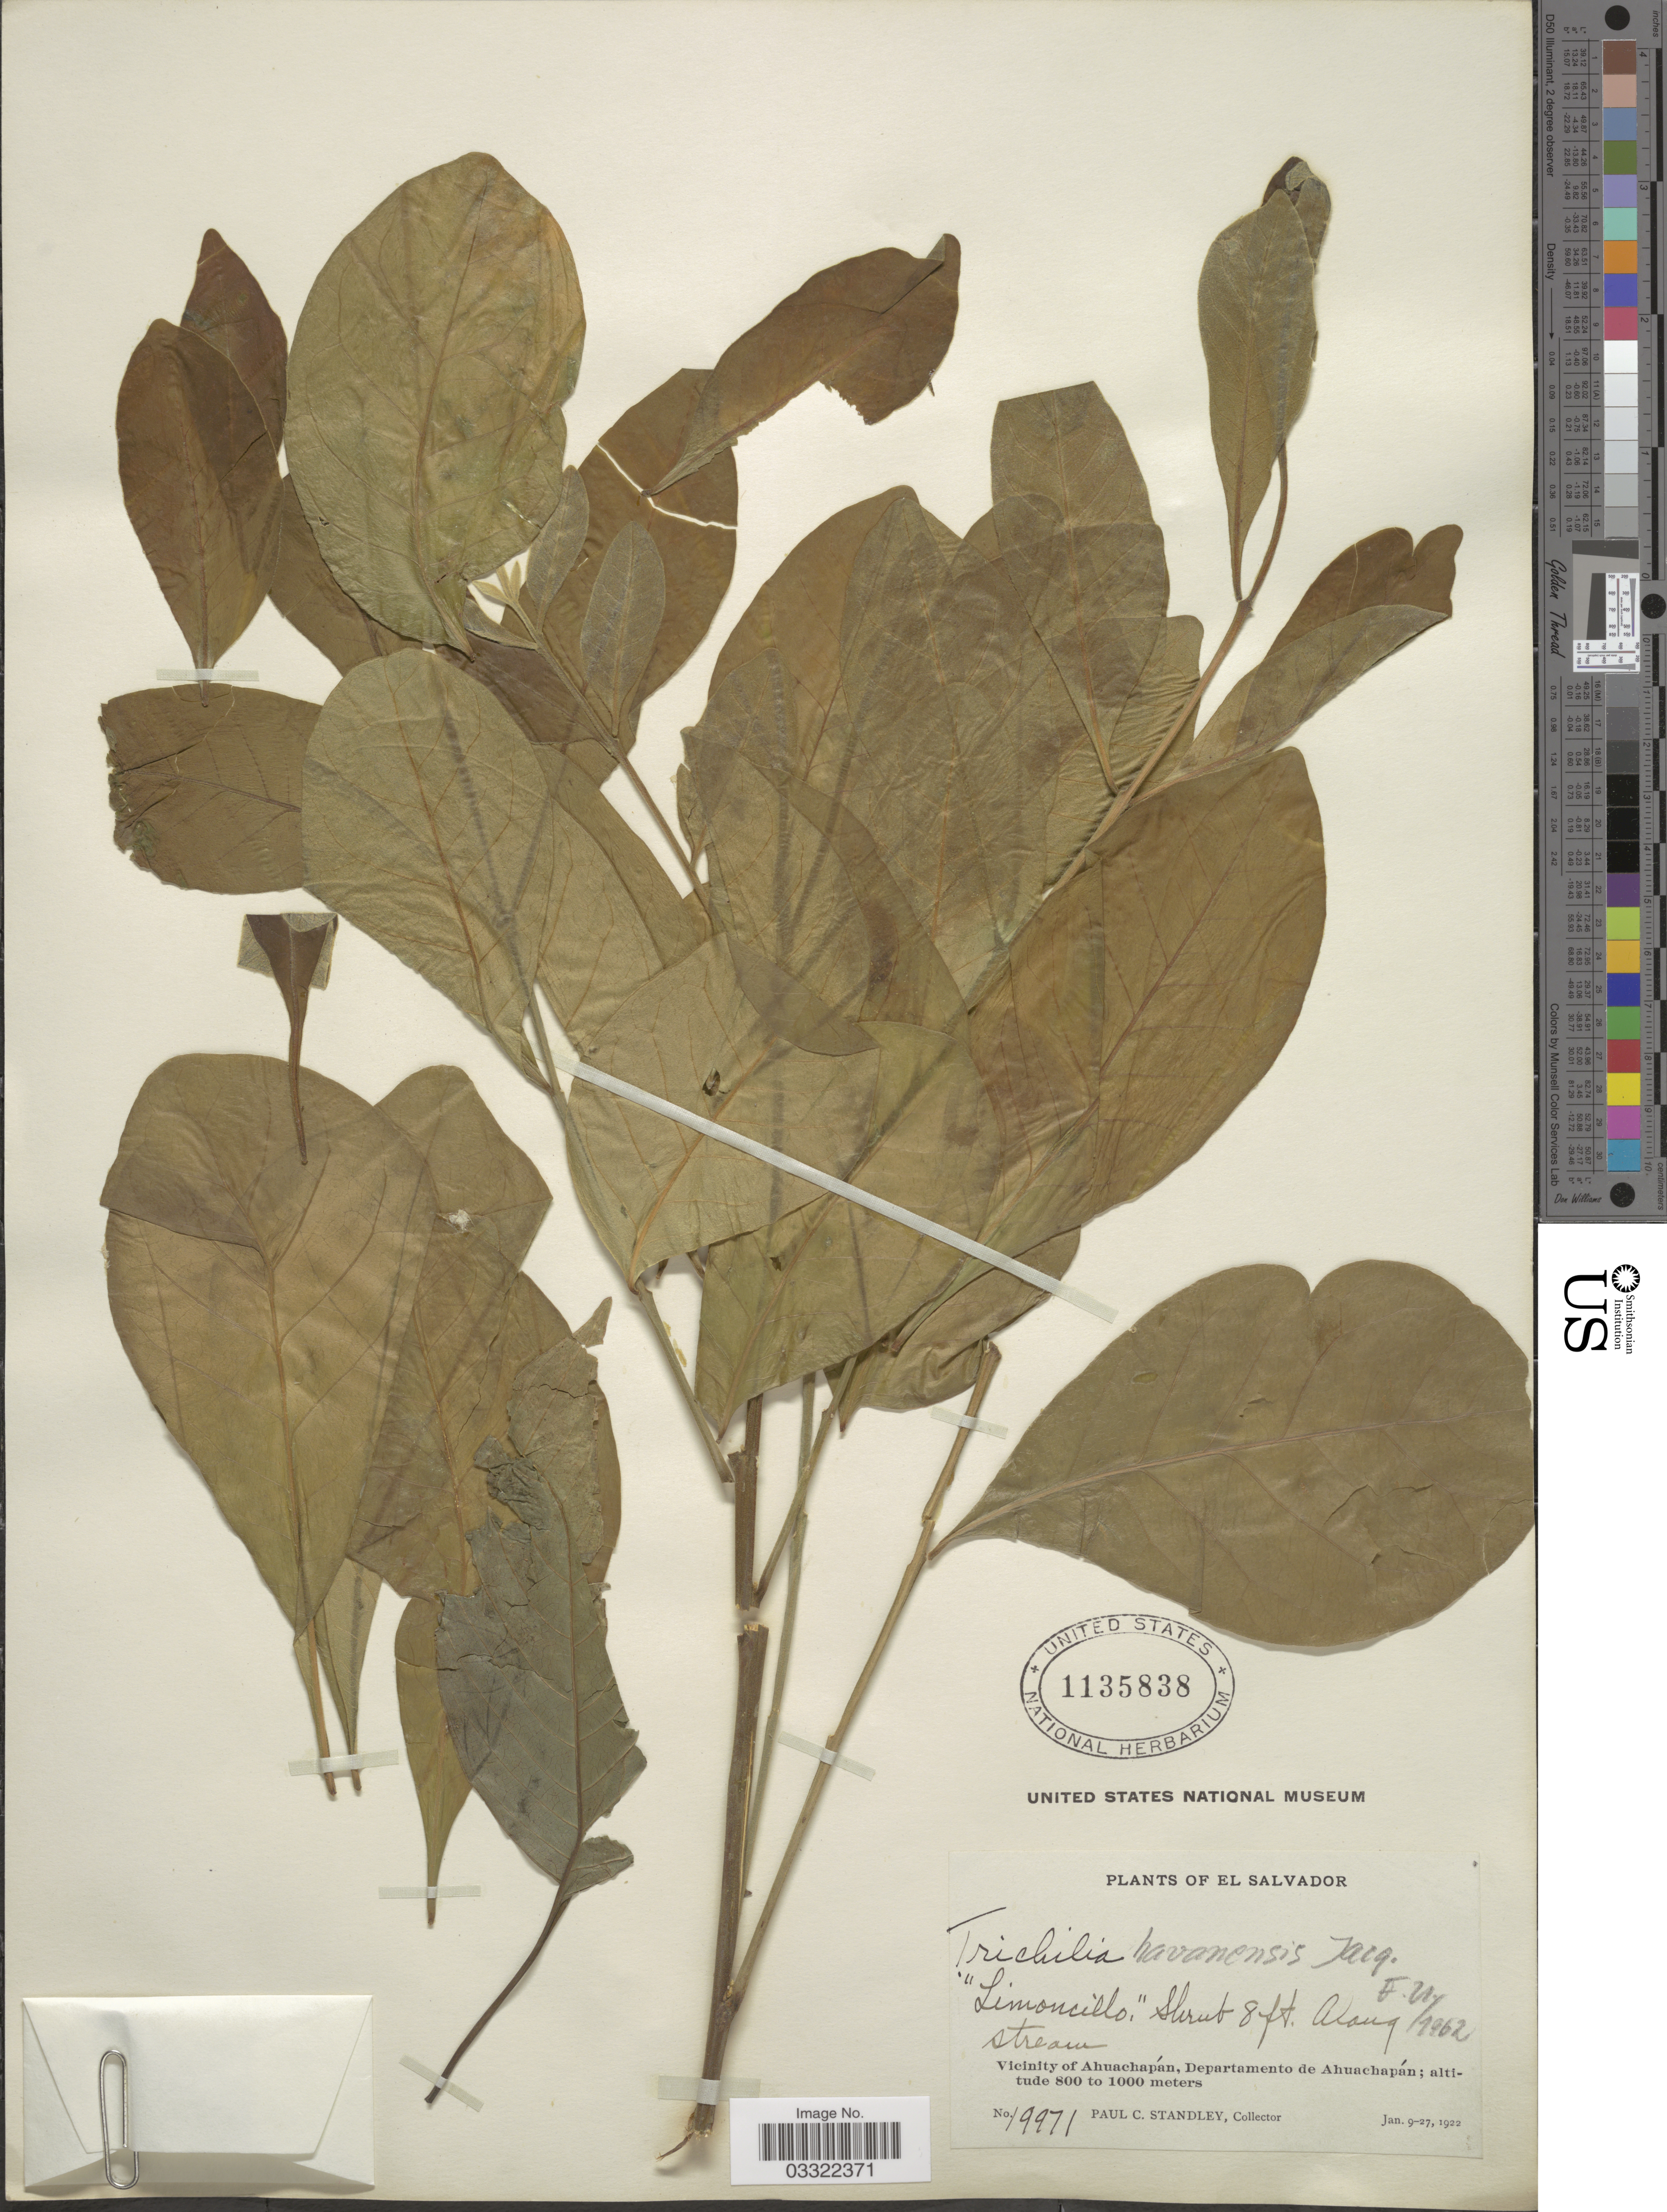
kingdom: Plantae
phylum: Tracheophyta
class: Magnoliopsida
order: Sapindales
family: Meliaceae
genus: Trichilia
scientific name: Trichilia havanensis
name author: Jacq.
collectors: P. C. Standley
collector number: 19971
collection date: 1922-01-09/1922-01-27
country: El Salvador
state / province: Ahuachapan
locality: Vicinity of Ahuachapán, Departamaneto de Ahuachapán.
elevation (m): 800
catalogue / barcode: US 1135838